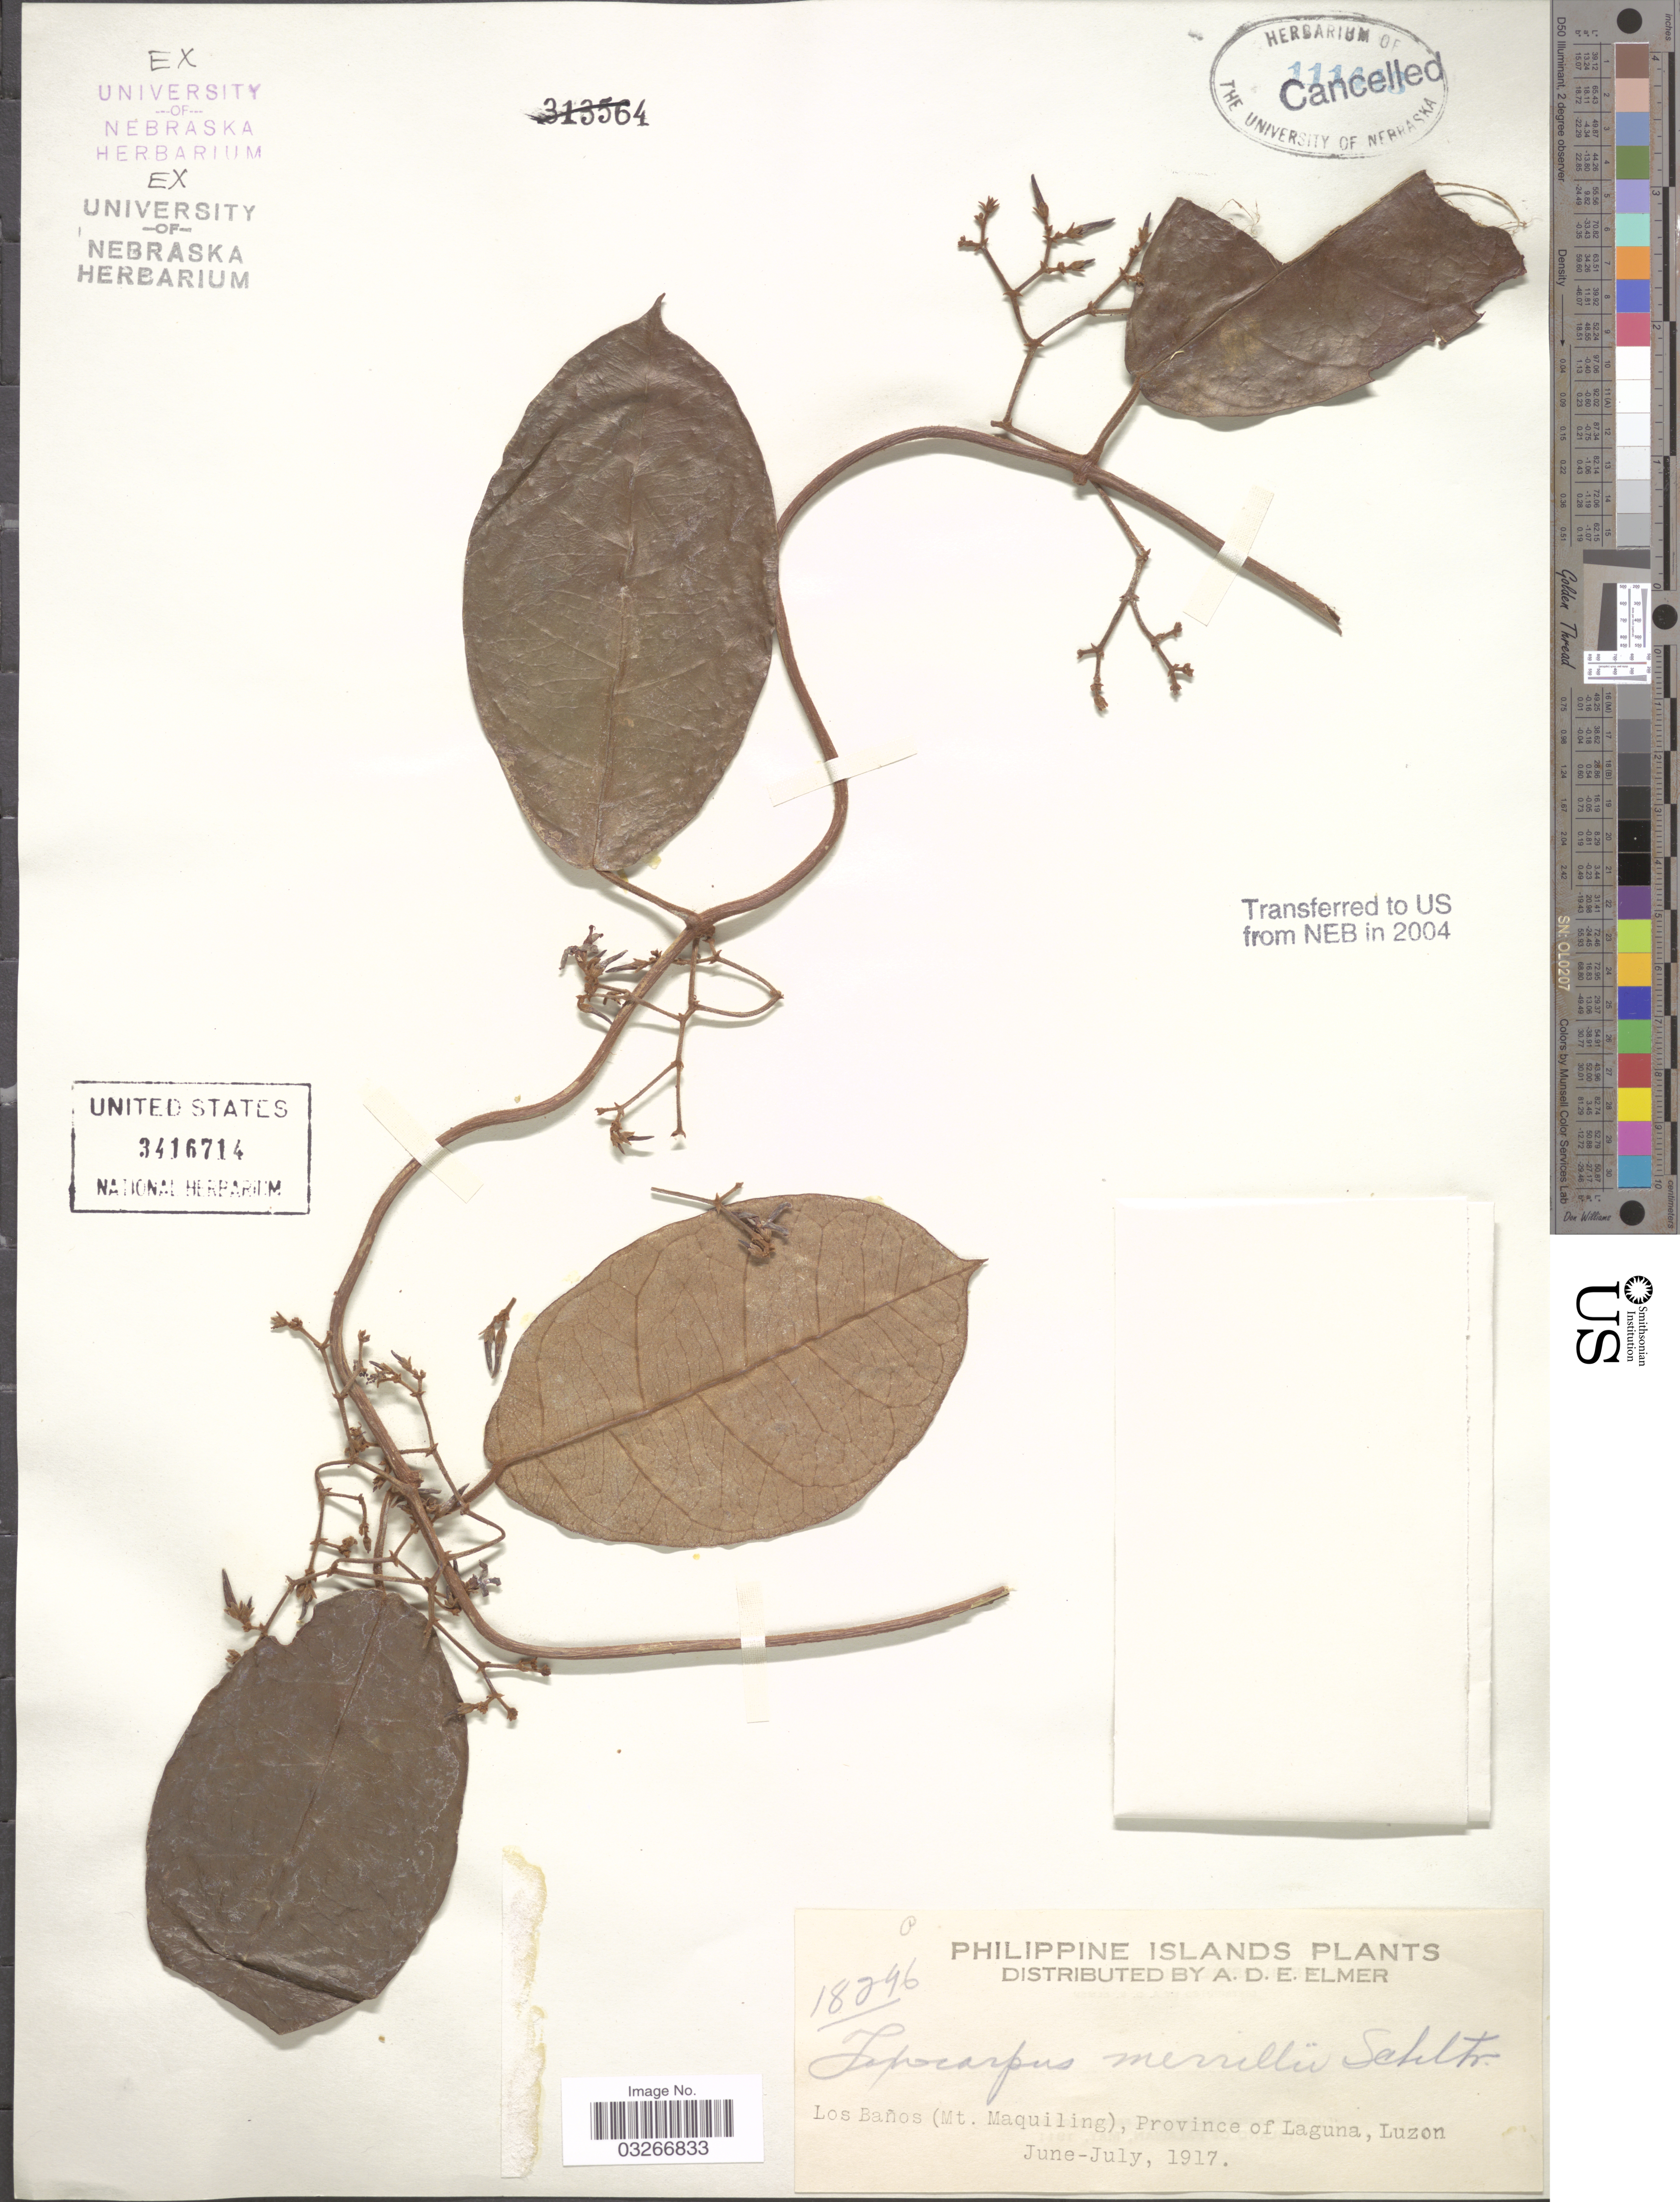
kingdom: Plantae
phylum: Tracheophyta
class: Magnoliopsida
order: Gentianales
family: Apocynaceae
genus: Toxocarpus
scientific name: Toxocarpus merrillii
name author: Schltr.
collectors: A. D. E. Elmer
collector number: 18246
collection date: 1917-06/1917-07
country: Philippines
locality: Philippine Islands, Los Baños (Mt. Maquiling), Province of Laguna, Luzon.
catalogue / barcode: US 3416714